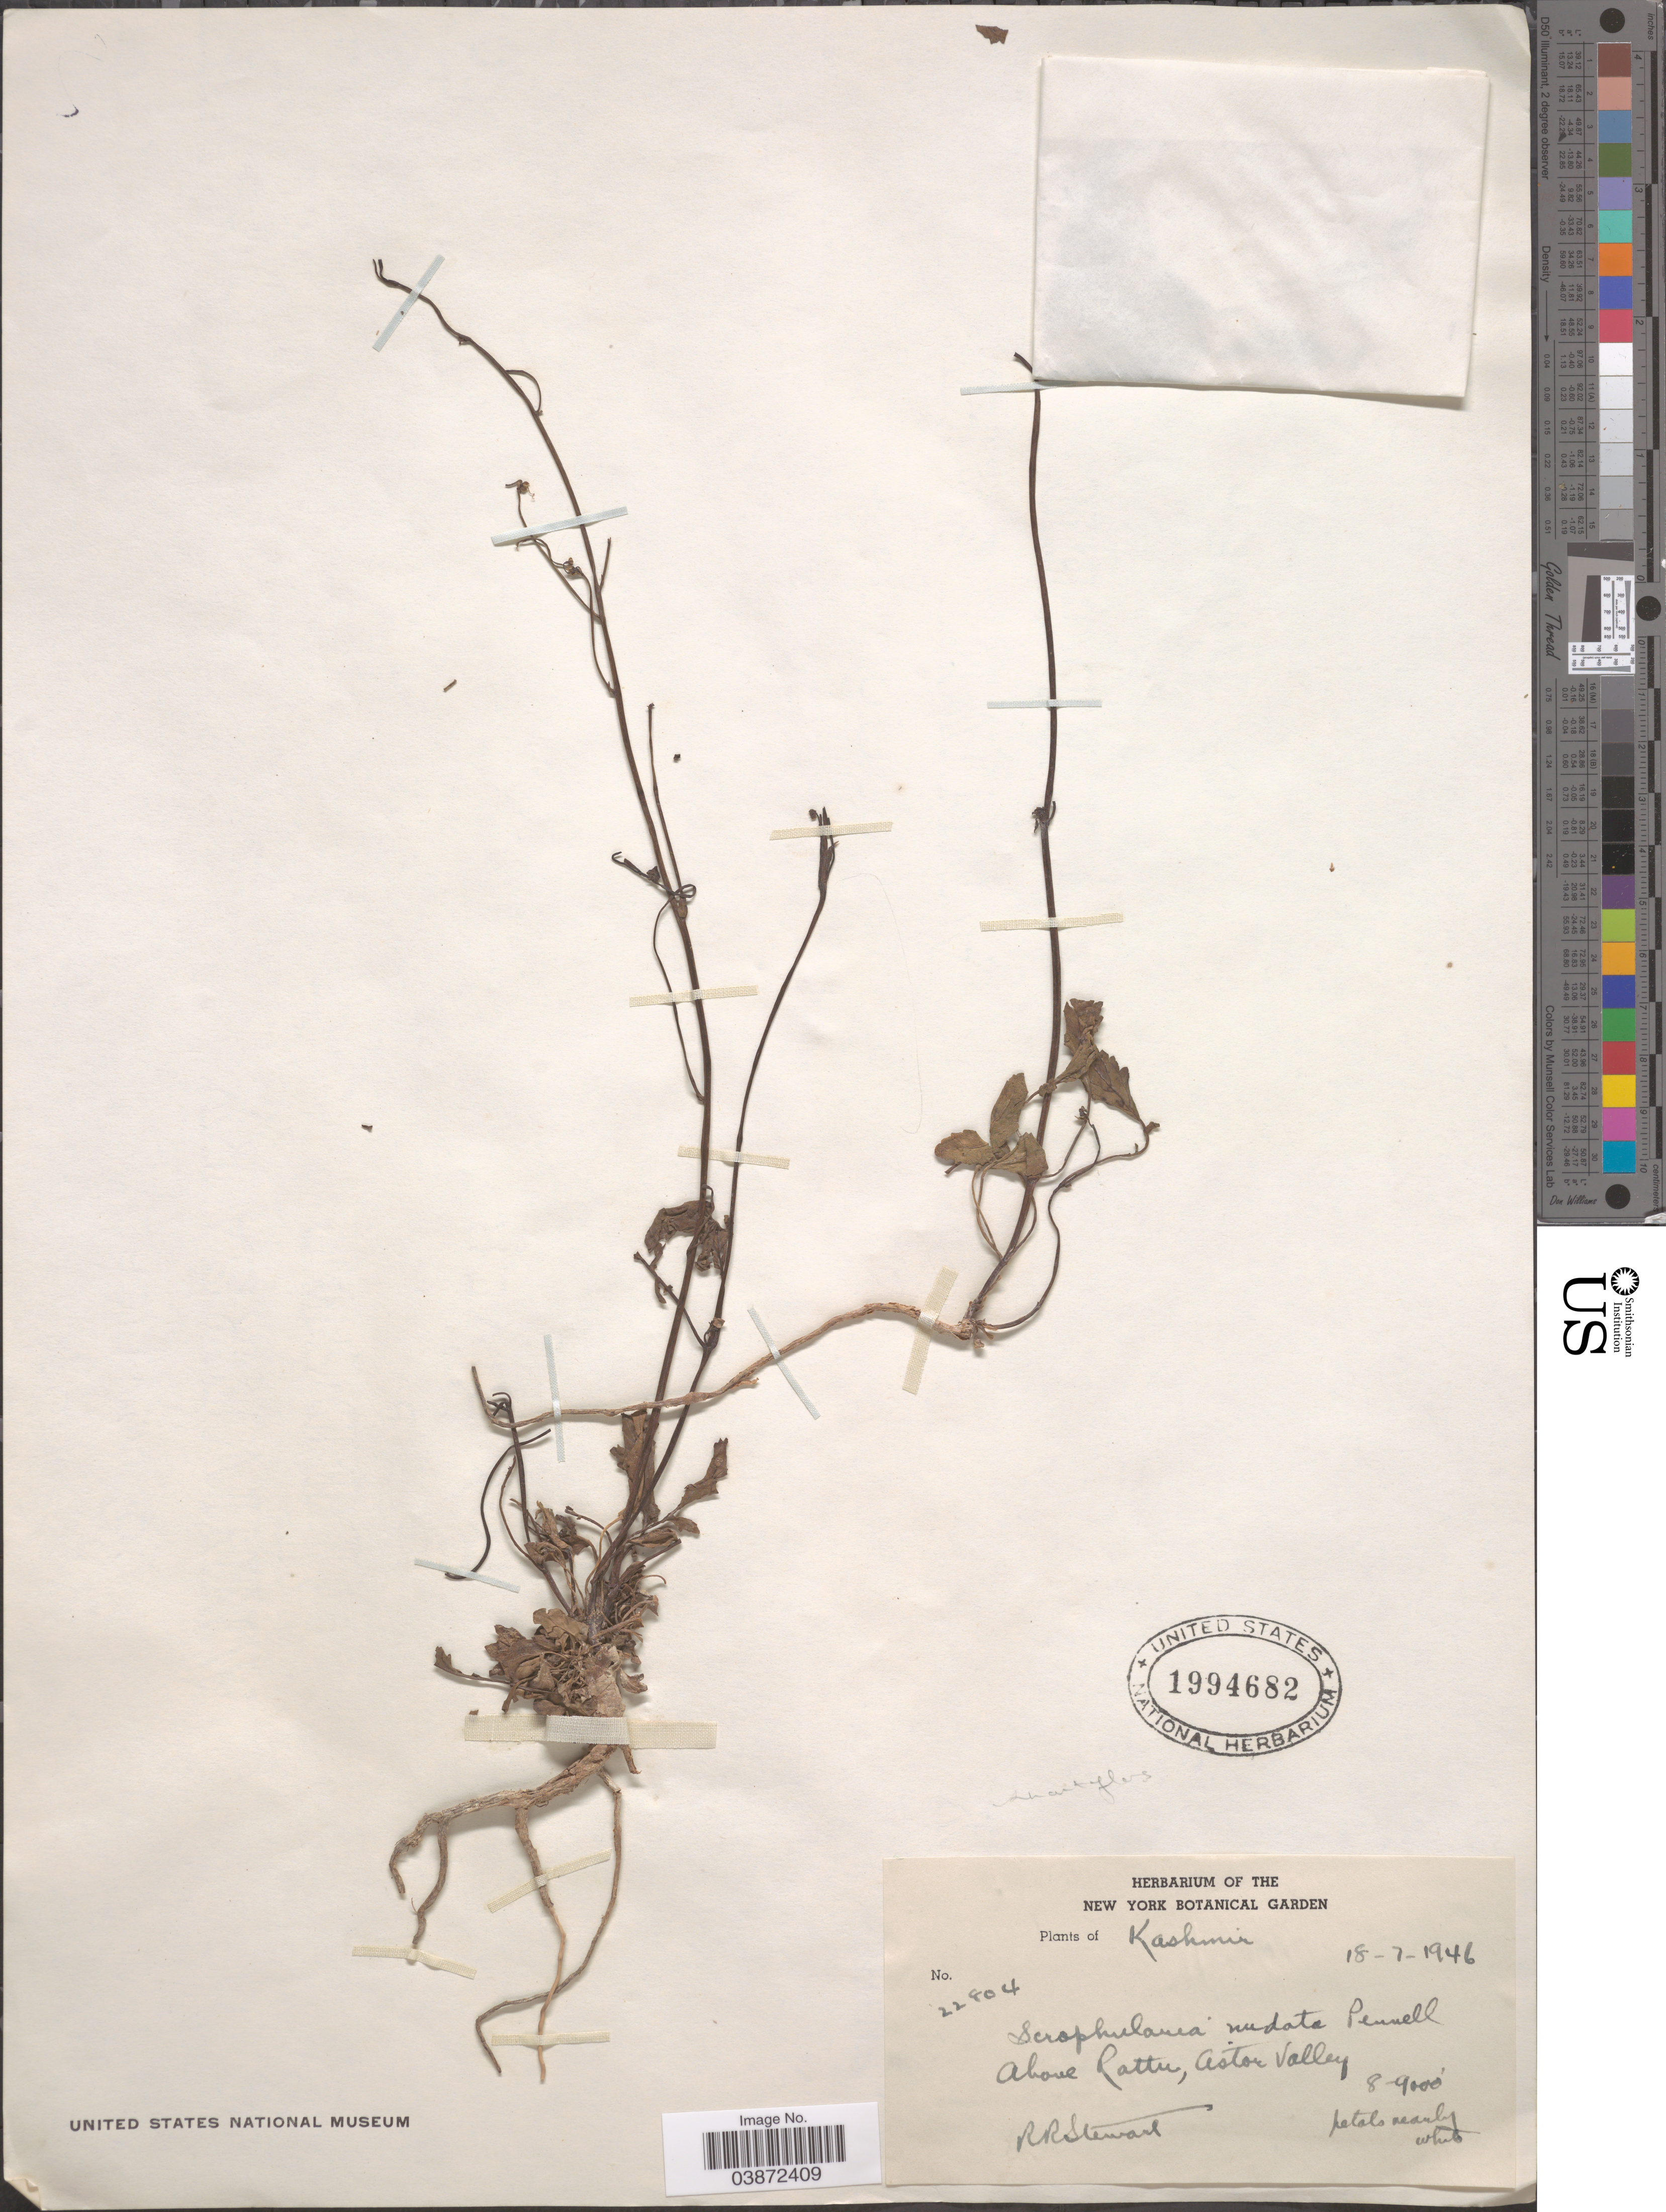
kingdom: Plantae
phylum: Tracheophyta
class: Magnoliopsida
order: Lamiales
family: Scrophulariaceae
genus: Scrophularia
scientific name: Scrophularia nudata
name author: Pennell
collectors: R. Stewart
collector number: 22804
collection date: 1946-07-18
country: India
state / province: Jammu and Kashmir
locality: Kashmir. Above Rattu, Astor Valley.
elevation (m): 2438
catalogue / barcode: US 1994682